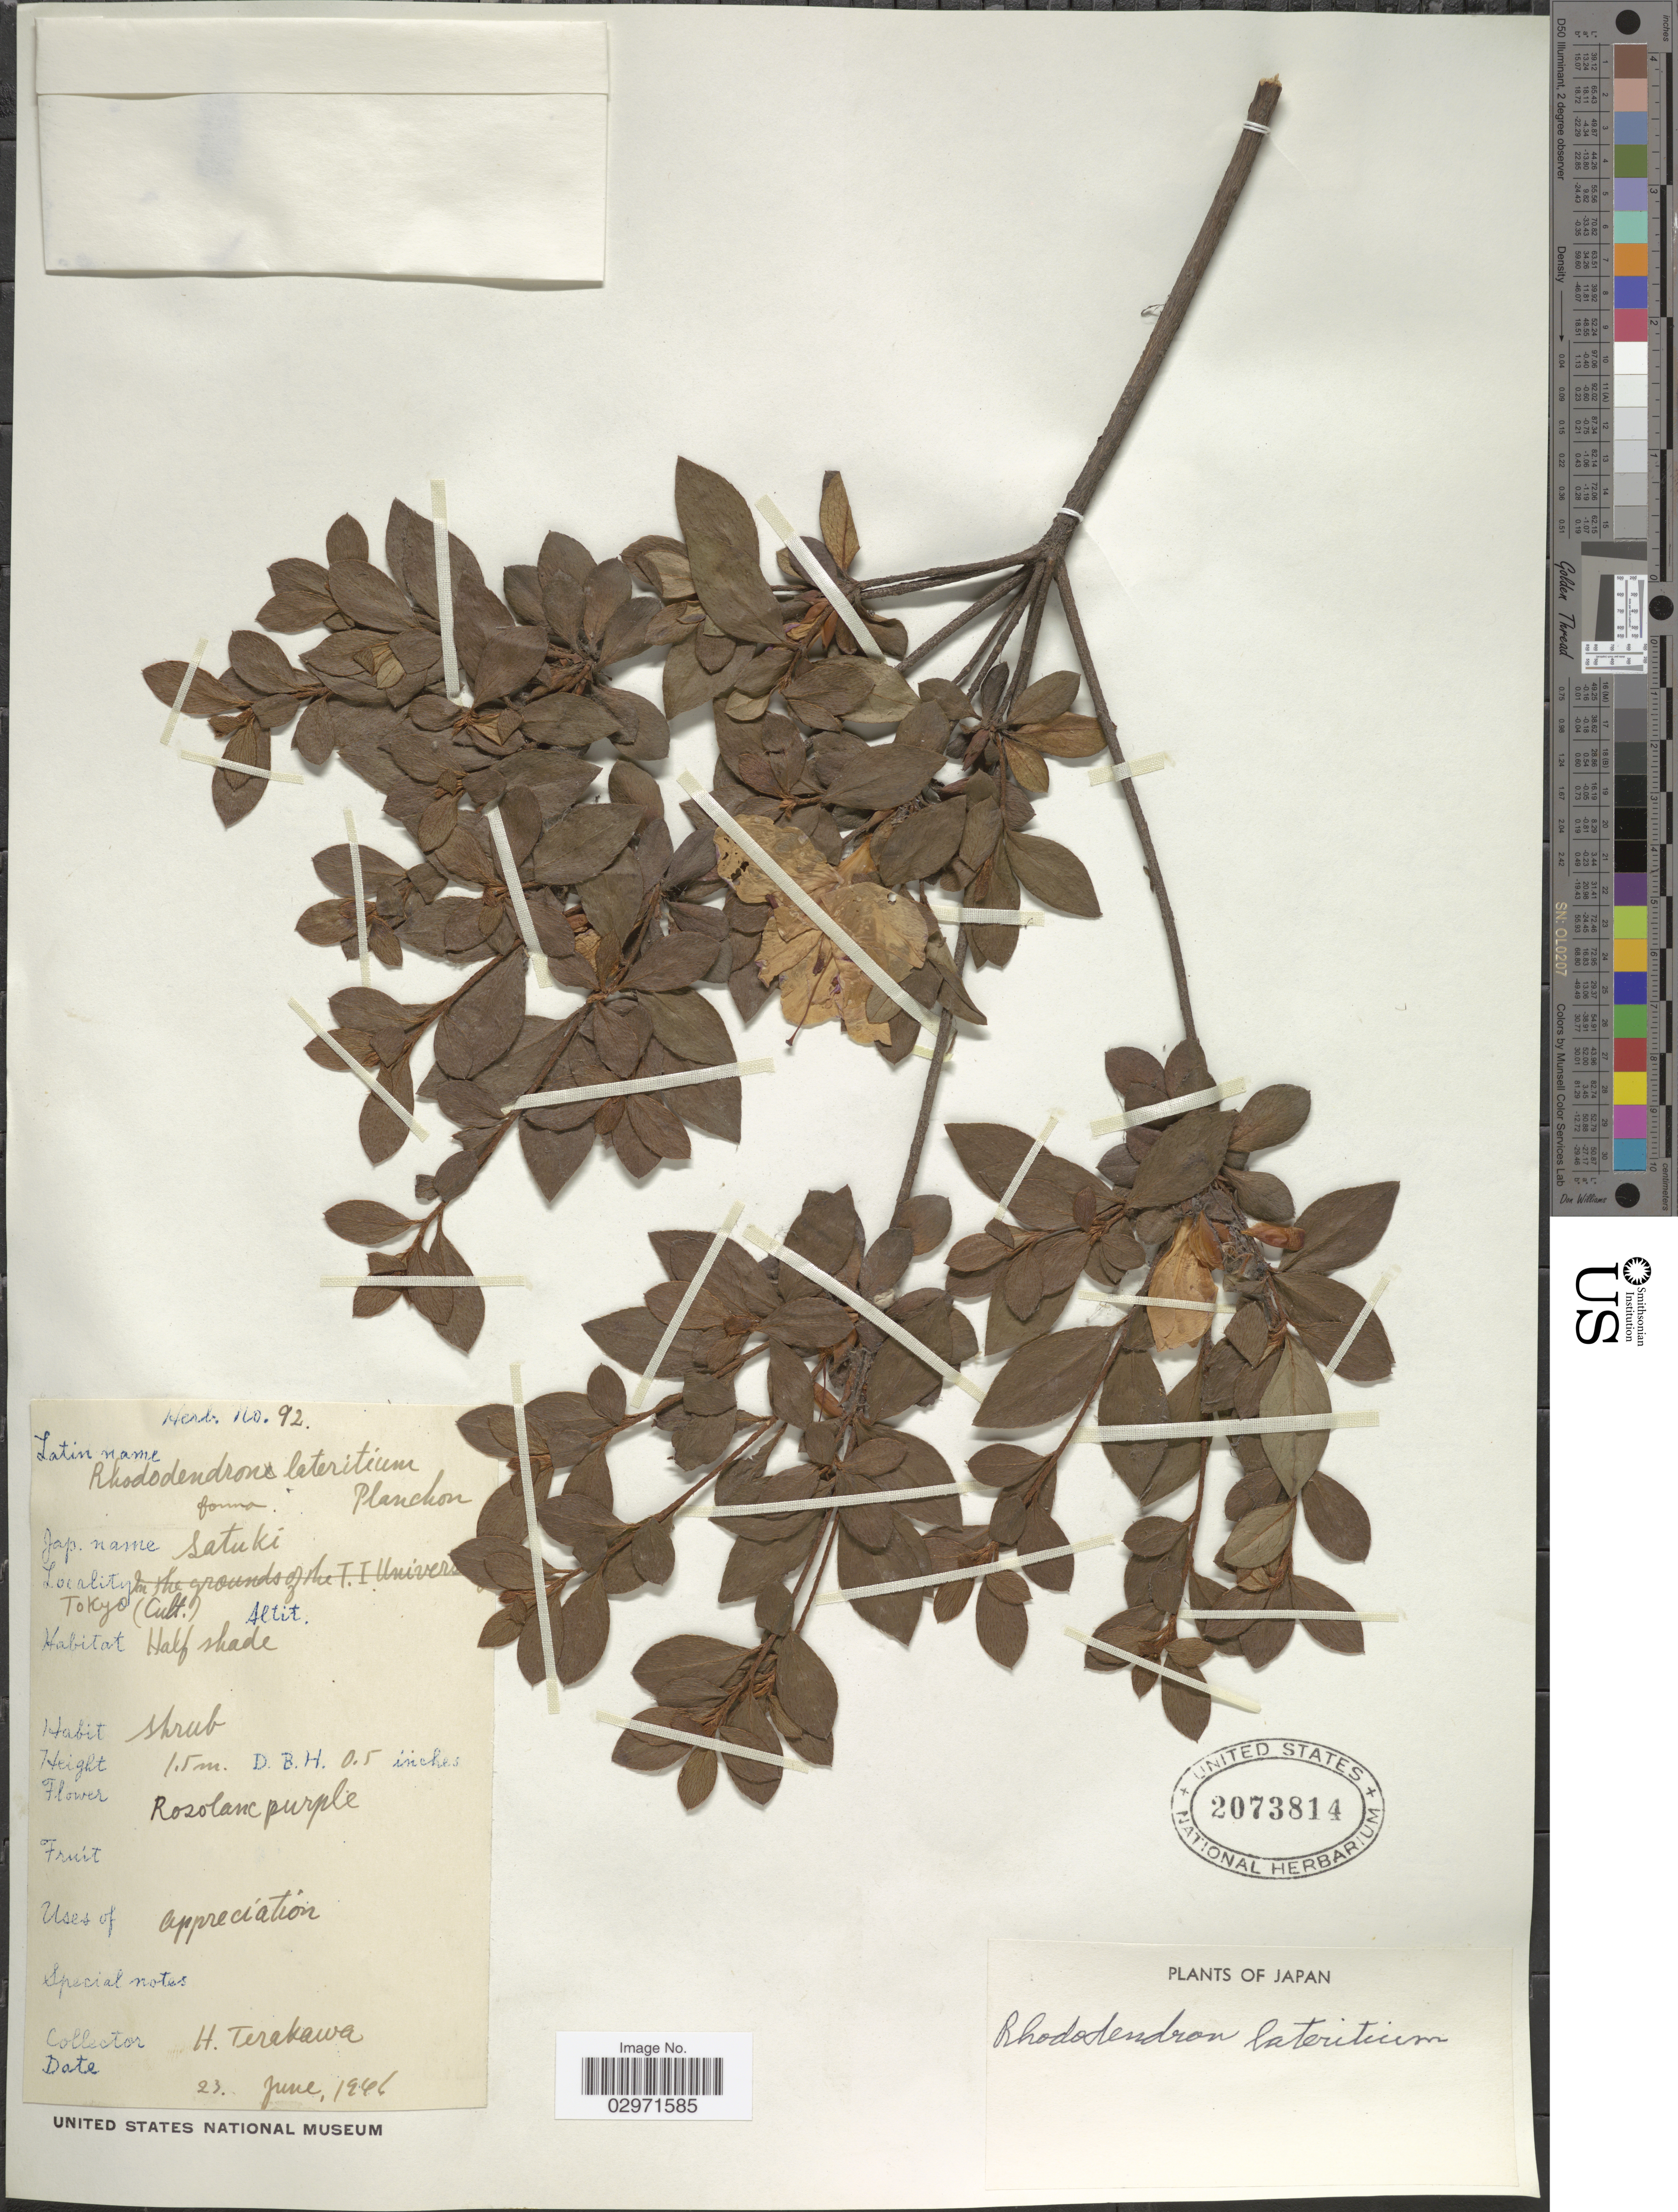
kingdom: Plantae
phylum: Tracheophyta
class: Magnoliopsida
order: Ericales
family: Ericaceae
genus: Rhododendron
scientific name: Rhododendron lateritium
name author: Planch.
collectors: H. Terakawa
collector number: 92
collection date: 1946-06-23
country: Japan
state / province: Tokyo, Federal City of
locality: Tokyo.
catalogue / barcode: US 2073814